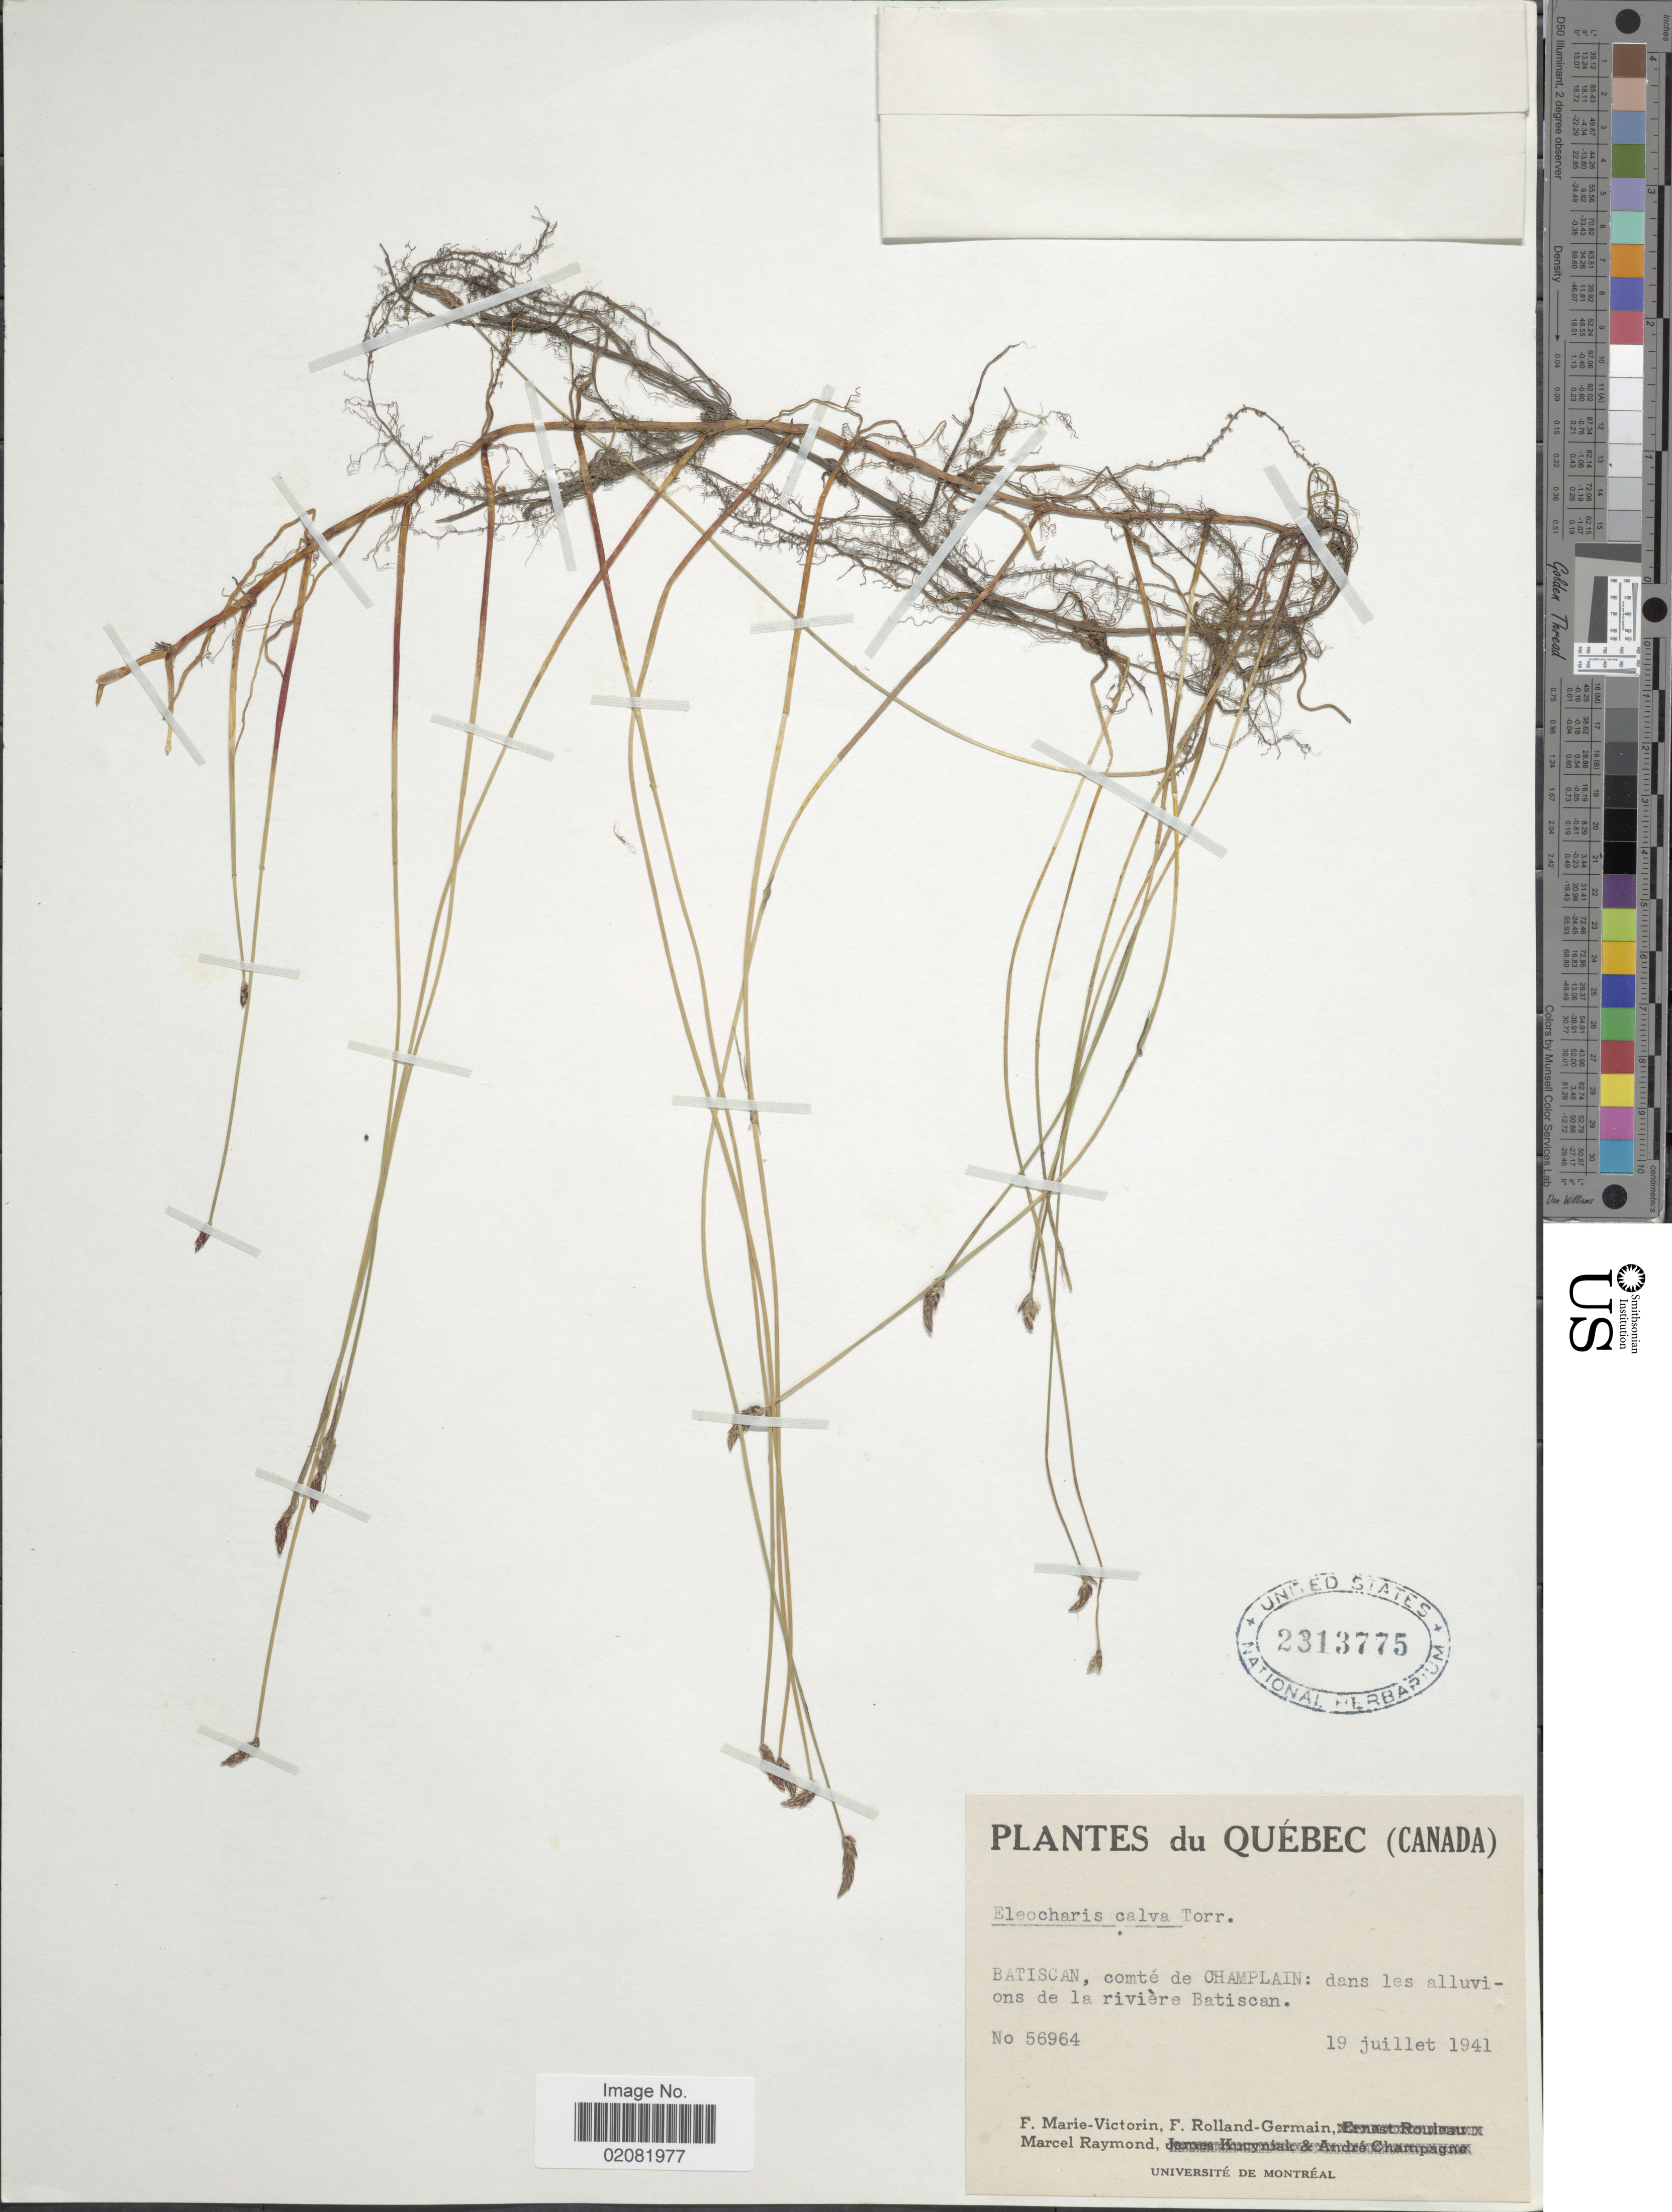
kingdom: Plantae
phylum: Tracheophyta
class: Liliopsida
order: Poales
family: Cyperaceae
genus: Eleocharis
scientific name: Eleocharis erythropoda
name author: Steud.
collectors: F. Marie-Victorin, Rolland-Germain & M. Raymond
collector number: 56964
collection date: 1941-07-19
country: Canada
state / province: Quebec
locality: Batiscan, comté de Champlain: dens les alluvions de la rivière Batiscan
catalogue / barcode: US 2313775